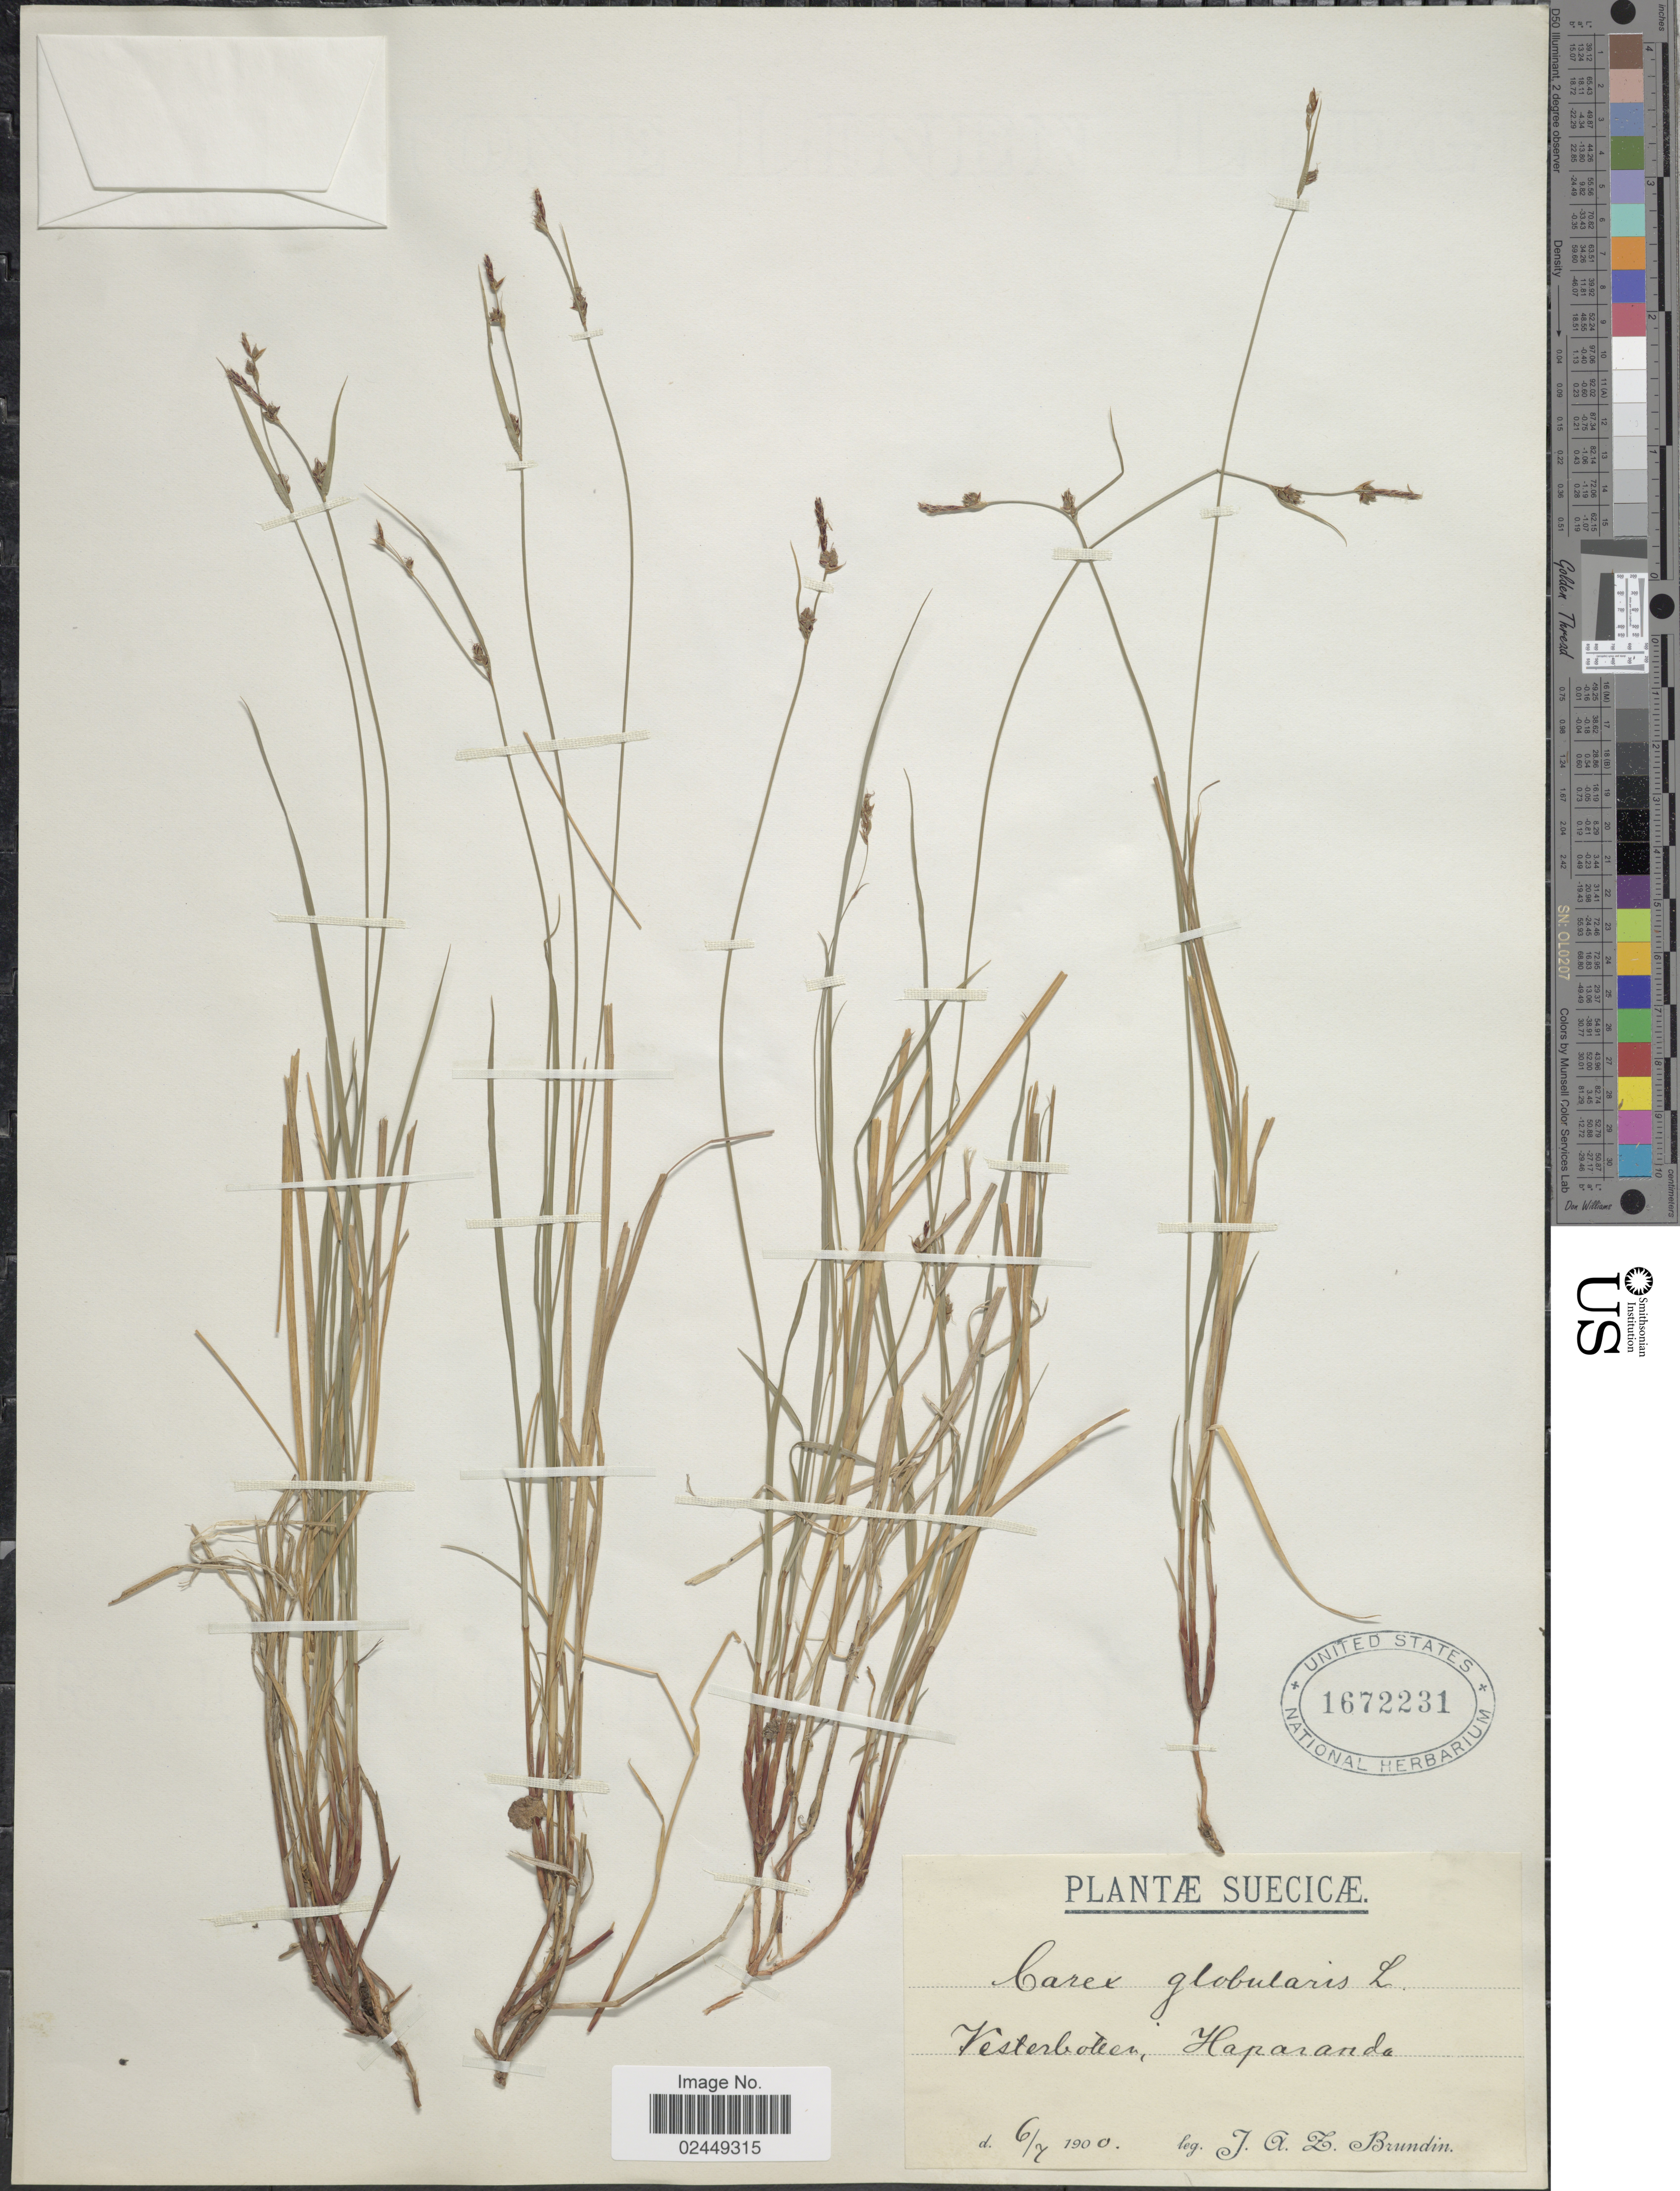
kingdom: Plantae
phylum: Tracheophyta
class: Liliopsida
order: Poales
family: Cyperaceae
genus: Carex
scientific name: Carex globularis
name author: L.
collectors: J. Brundin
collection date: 1900-07-06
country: Sweden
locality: Vesterbotten, Haparanda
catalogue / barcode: US 1672231